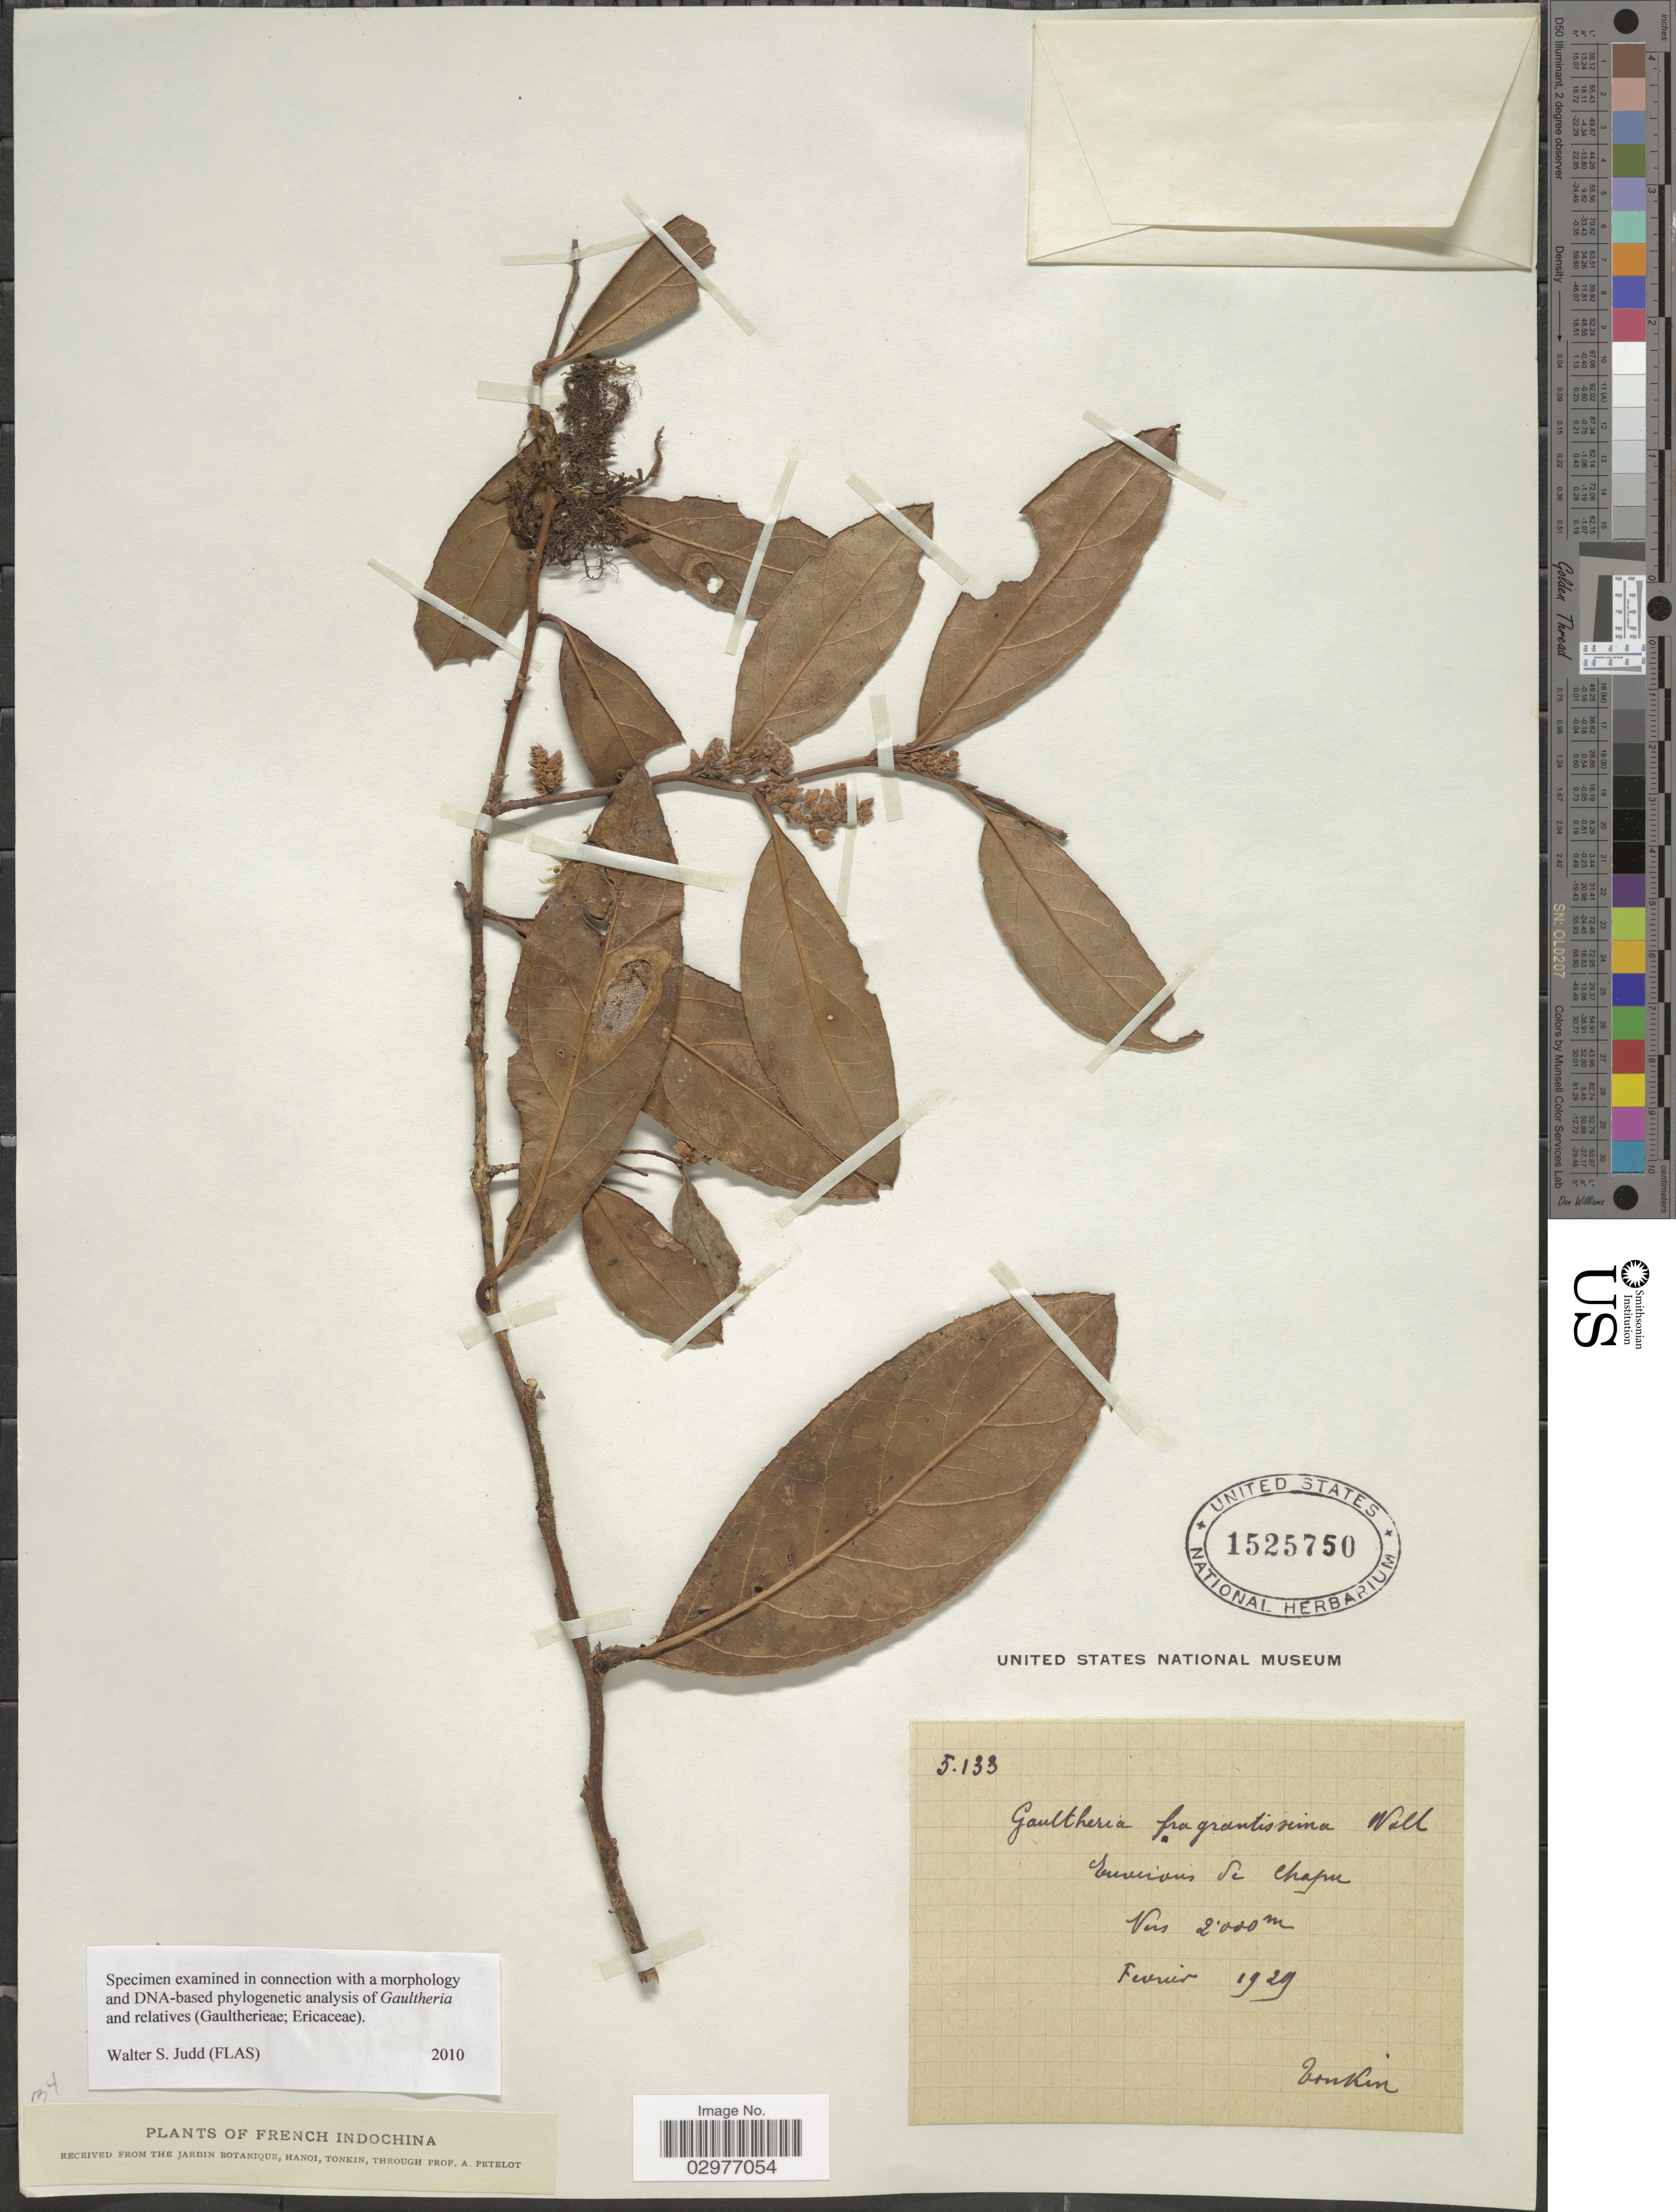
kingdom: Plantae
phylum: Tracheophyta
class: Magnoliopsida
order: Ericales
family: Ericaceae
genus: Gaultheria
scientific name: Gaultheria fragrantissima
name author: Wall.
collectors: A. Petelot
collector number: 5133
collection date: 1929-02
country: Vietnam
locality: French Indochina. Tonkin. Environs de Chapa.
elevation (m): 2000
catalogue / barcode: US 1525750